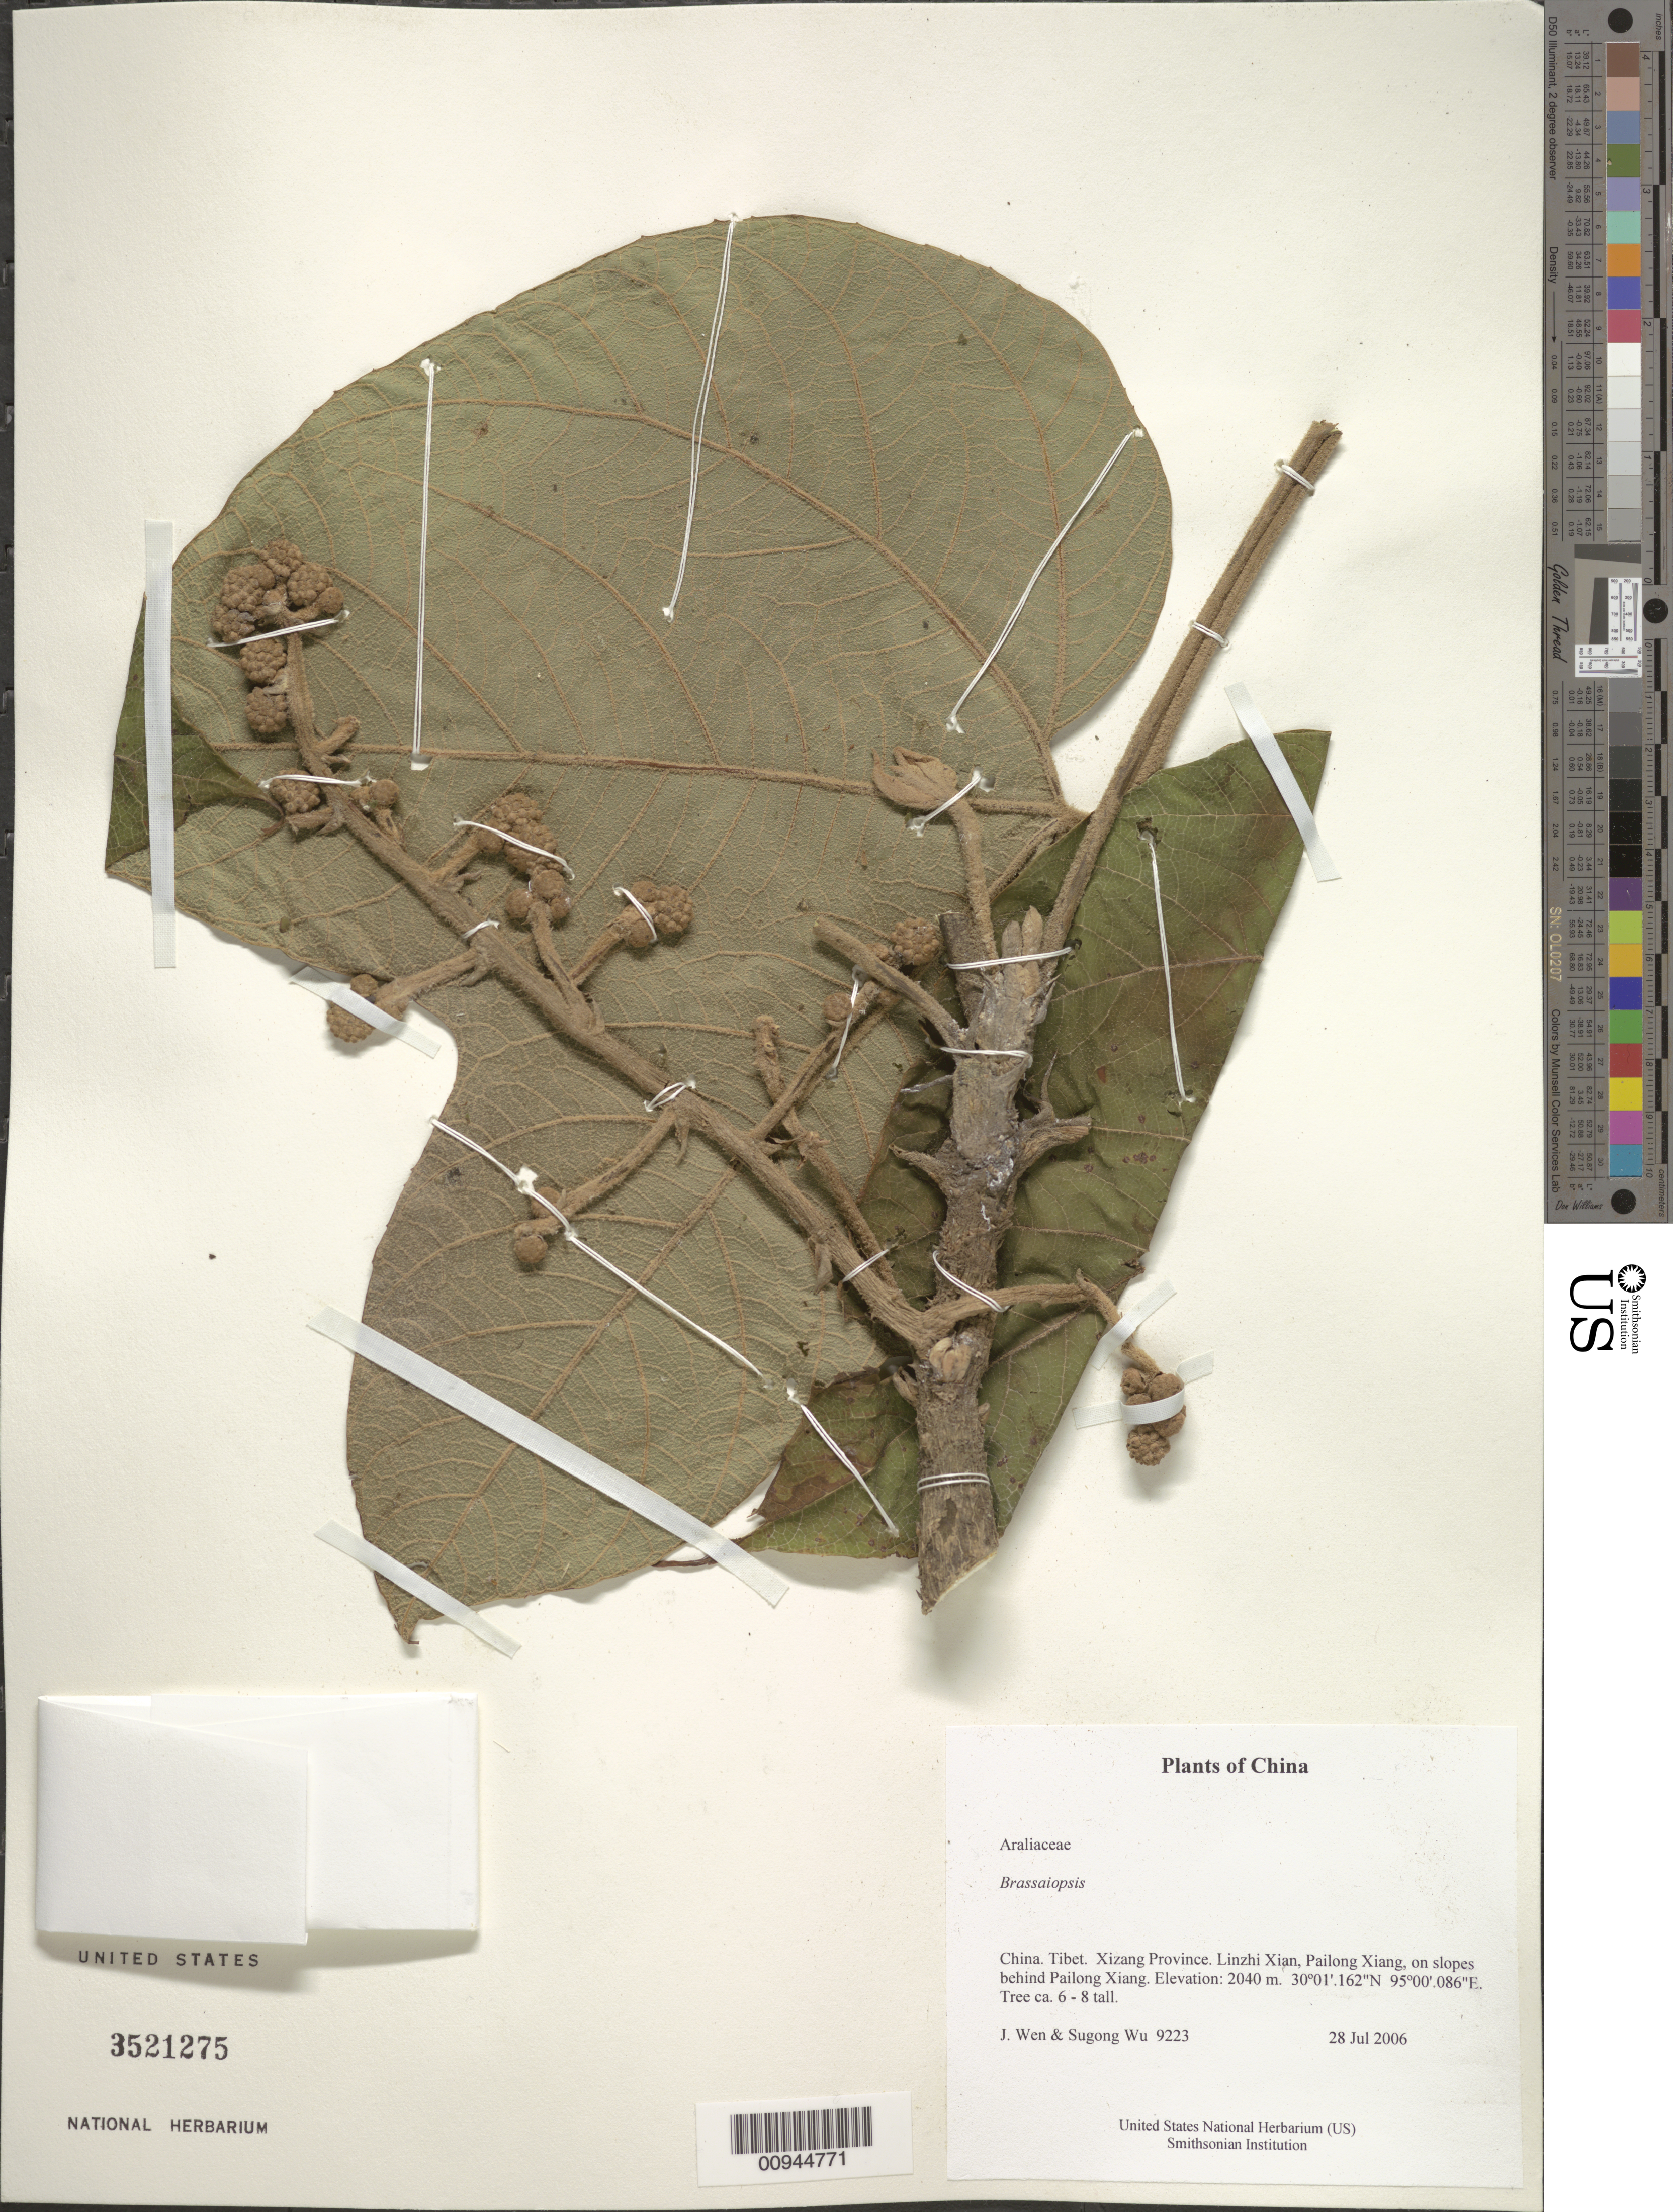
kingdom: Plantae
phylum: Tracheophyta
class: Magnoliopsida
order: Apiales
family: Araliaceae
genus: Brassaiopsis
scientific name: Brassaiopsis sp.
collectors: J. Wen & Sugong Wu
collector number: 9223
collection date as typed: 28 Jul 2006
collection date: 2006-07-28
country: China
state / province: Xizang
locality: Xizang Province. Linzhi Xian, Pailong Xiang, on slopes behind Pailong Xiang.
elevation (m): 2040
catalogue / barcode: US 3521275